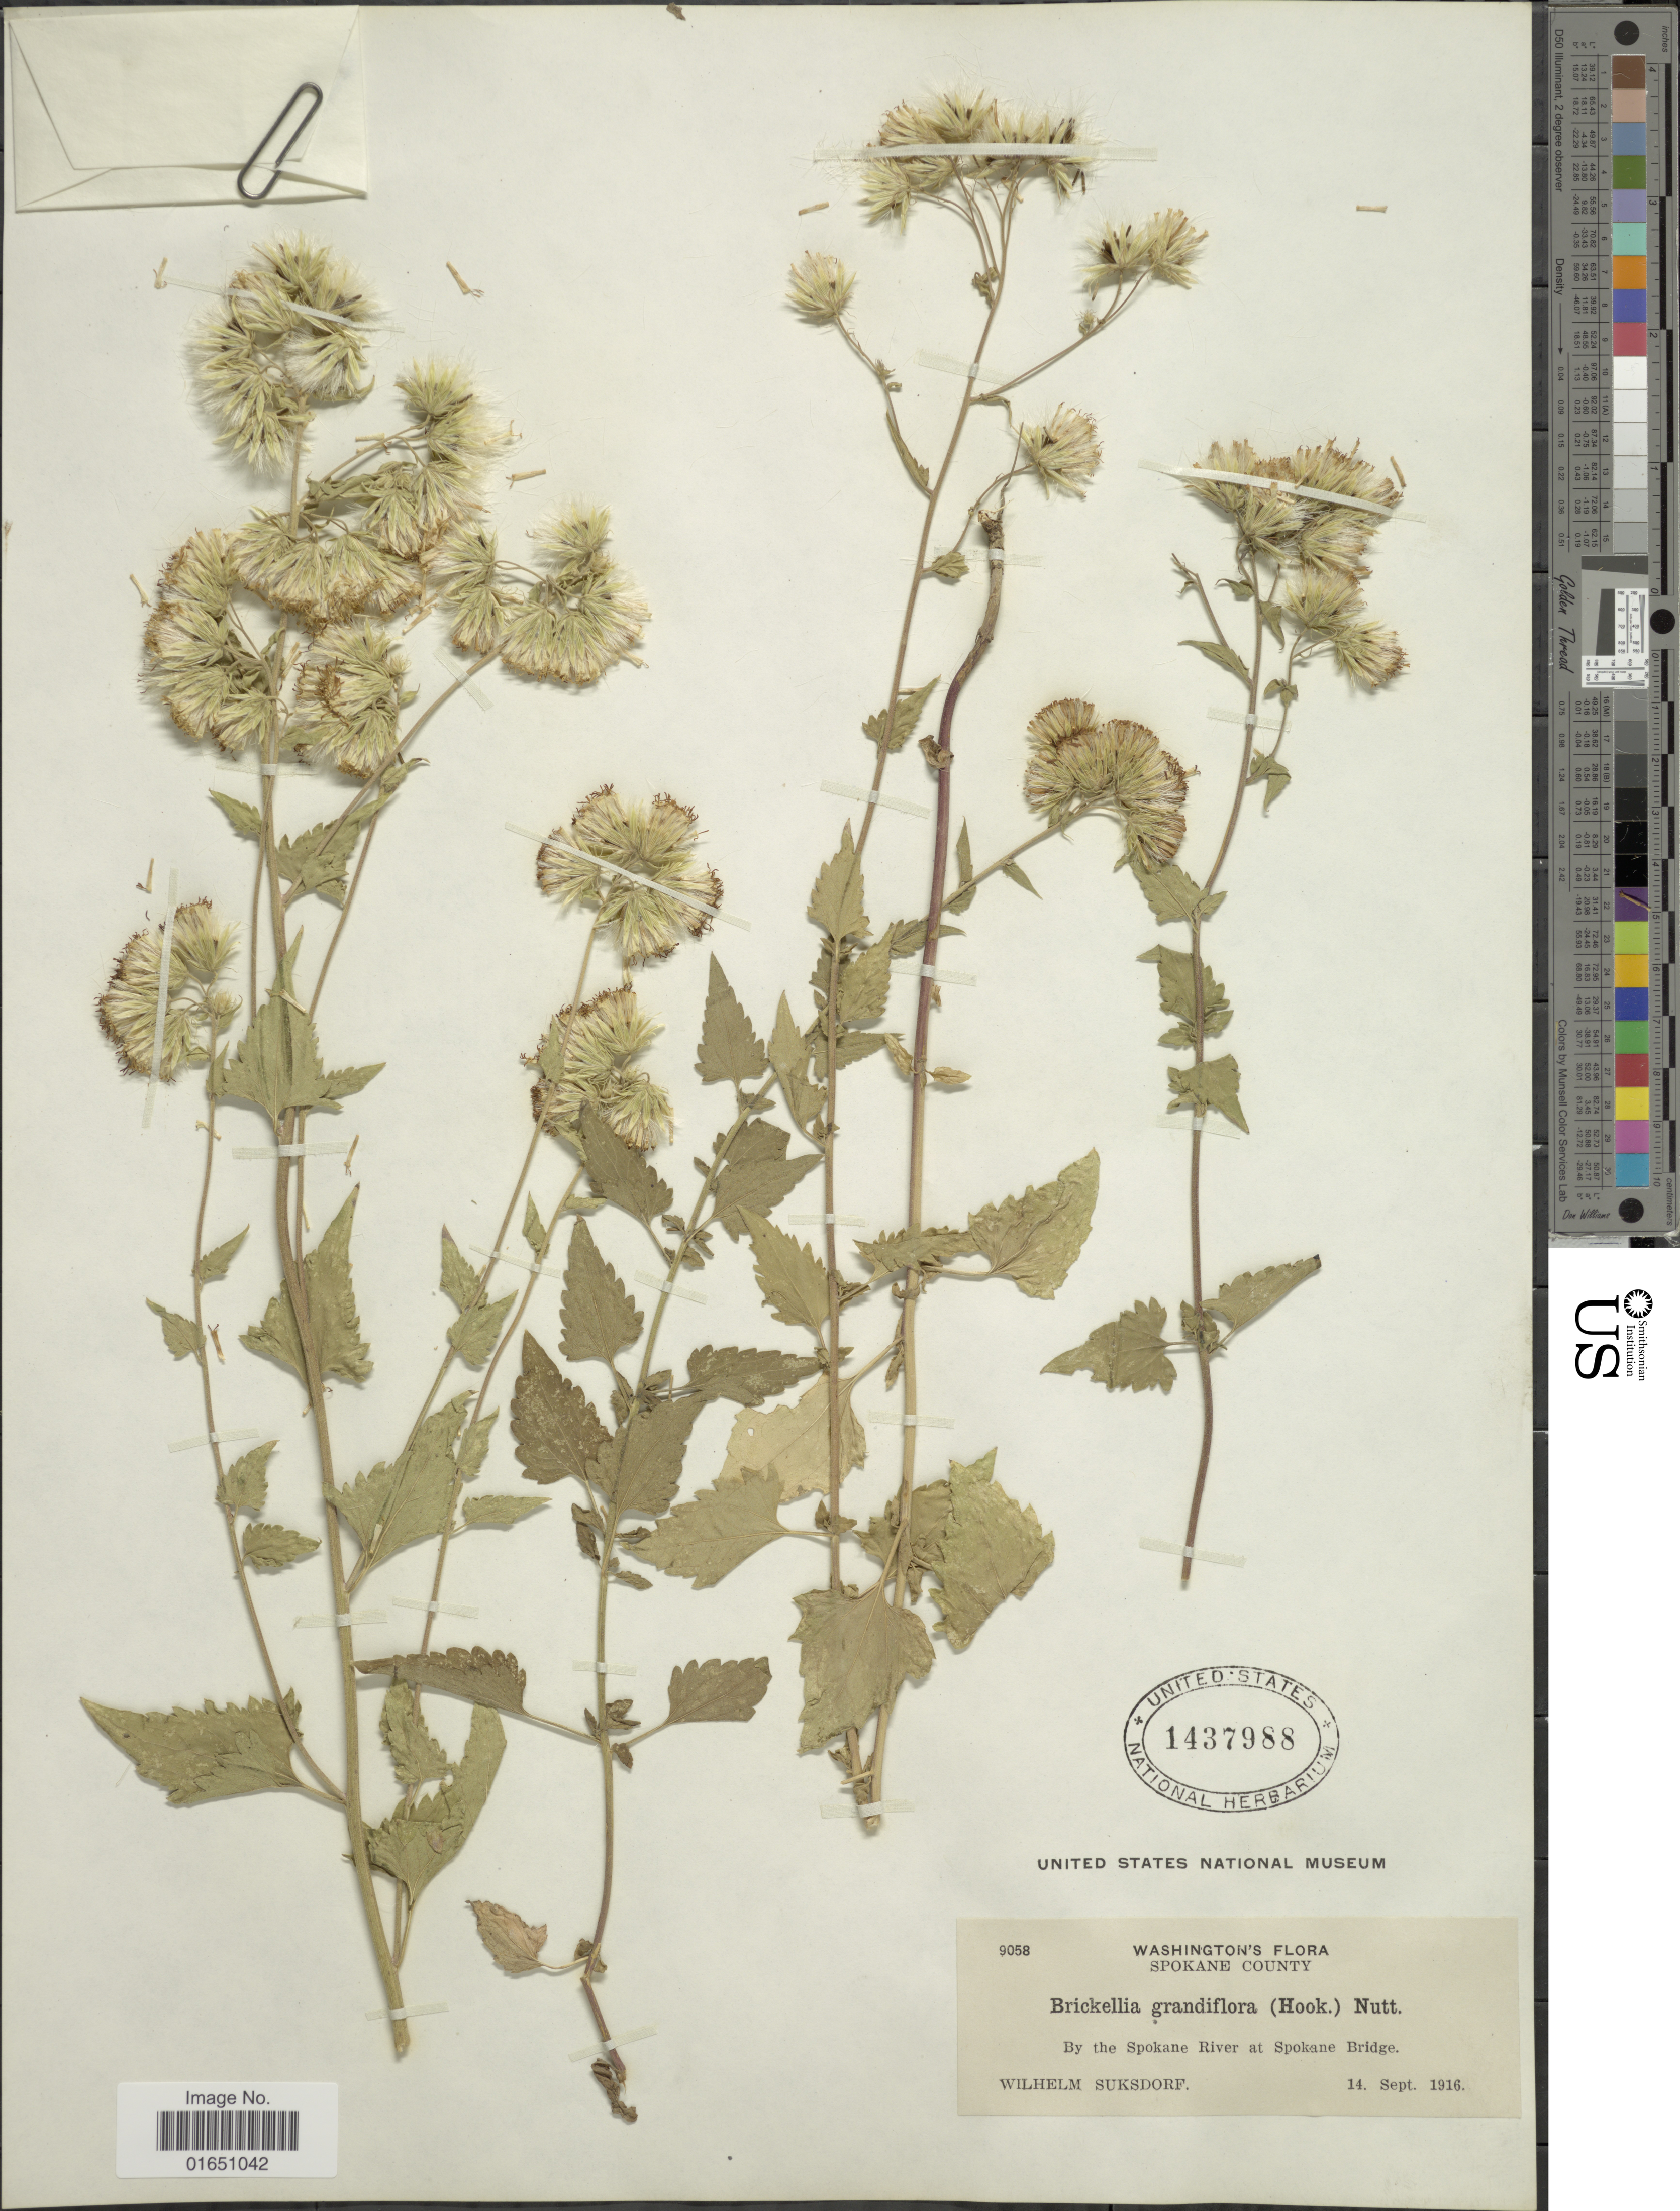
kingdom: Plantae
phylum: Tracheophyta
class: Magnoliopsida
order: Asterales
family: Asteraceae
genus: Brickellia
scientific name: Brickellia grandiflora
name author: (Hook.) Nutt.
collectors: W. N. Suksdorf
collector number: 9058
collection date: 1916-09-14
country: United States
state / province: Washington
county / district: Spokane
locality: Spokane County, By the Spokane River at Spokane Bridge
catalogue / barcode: US 1437988